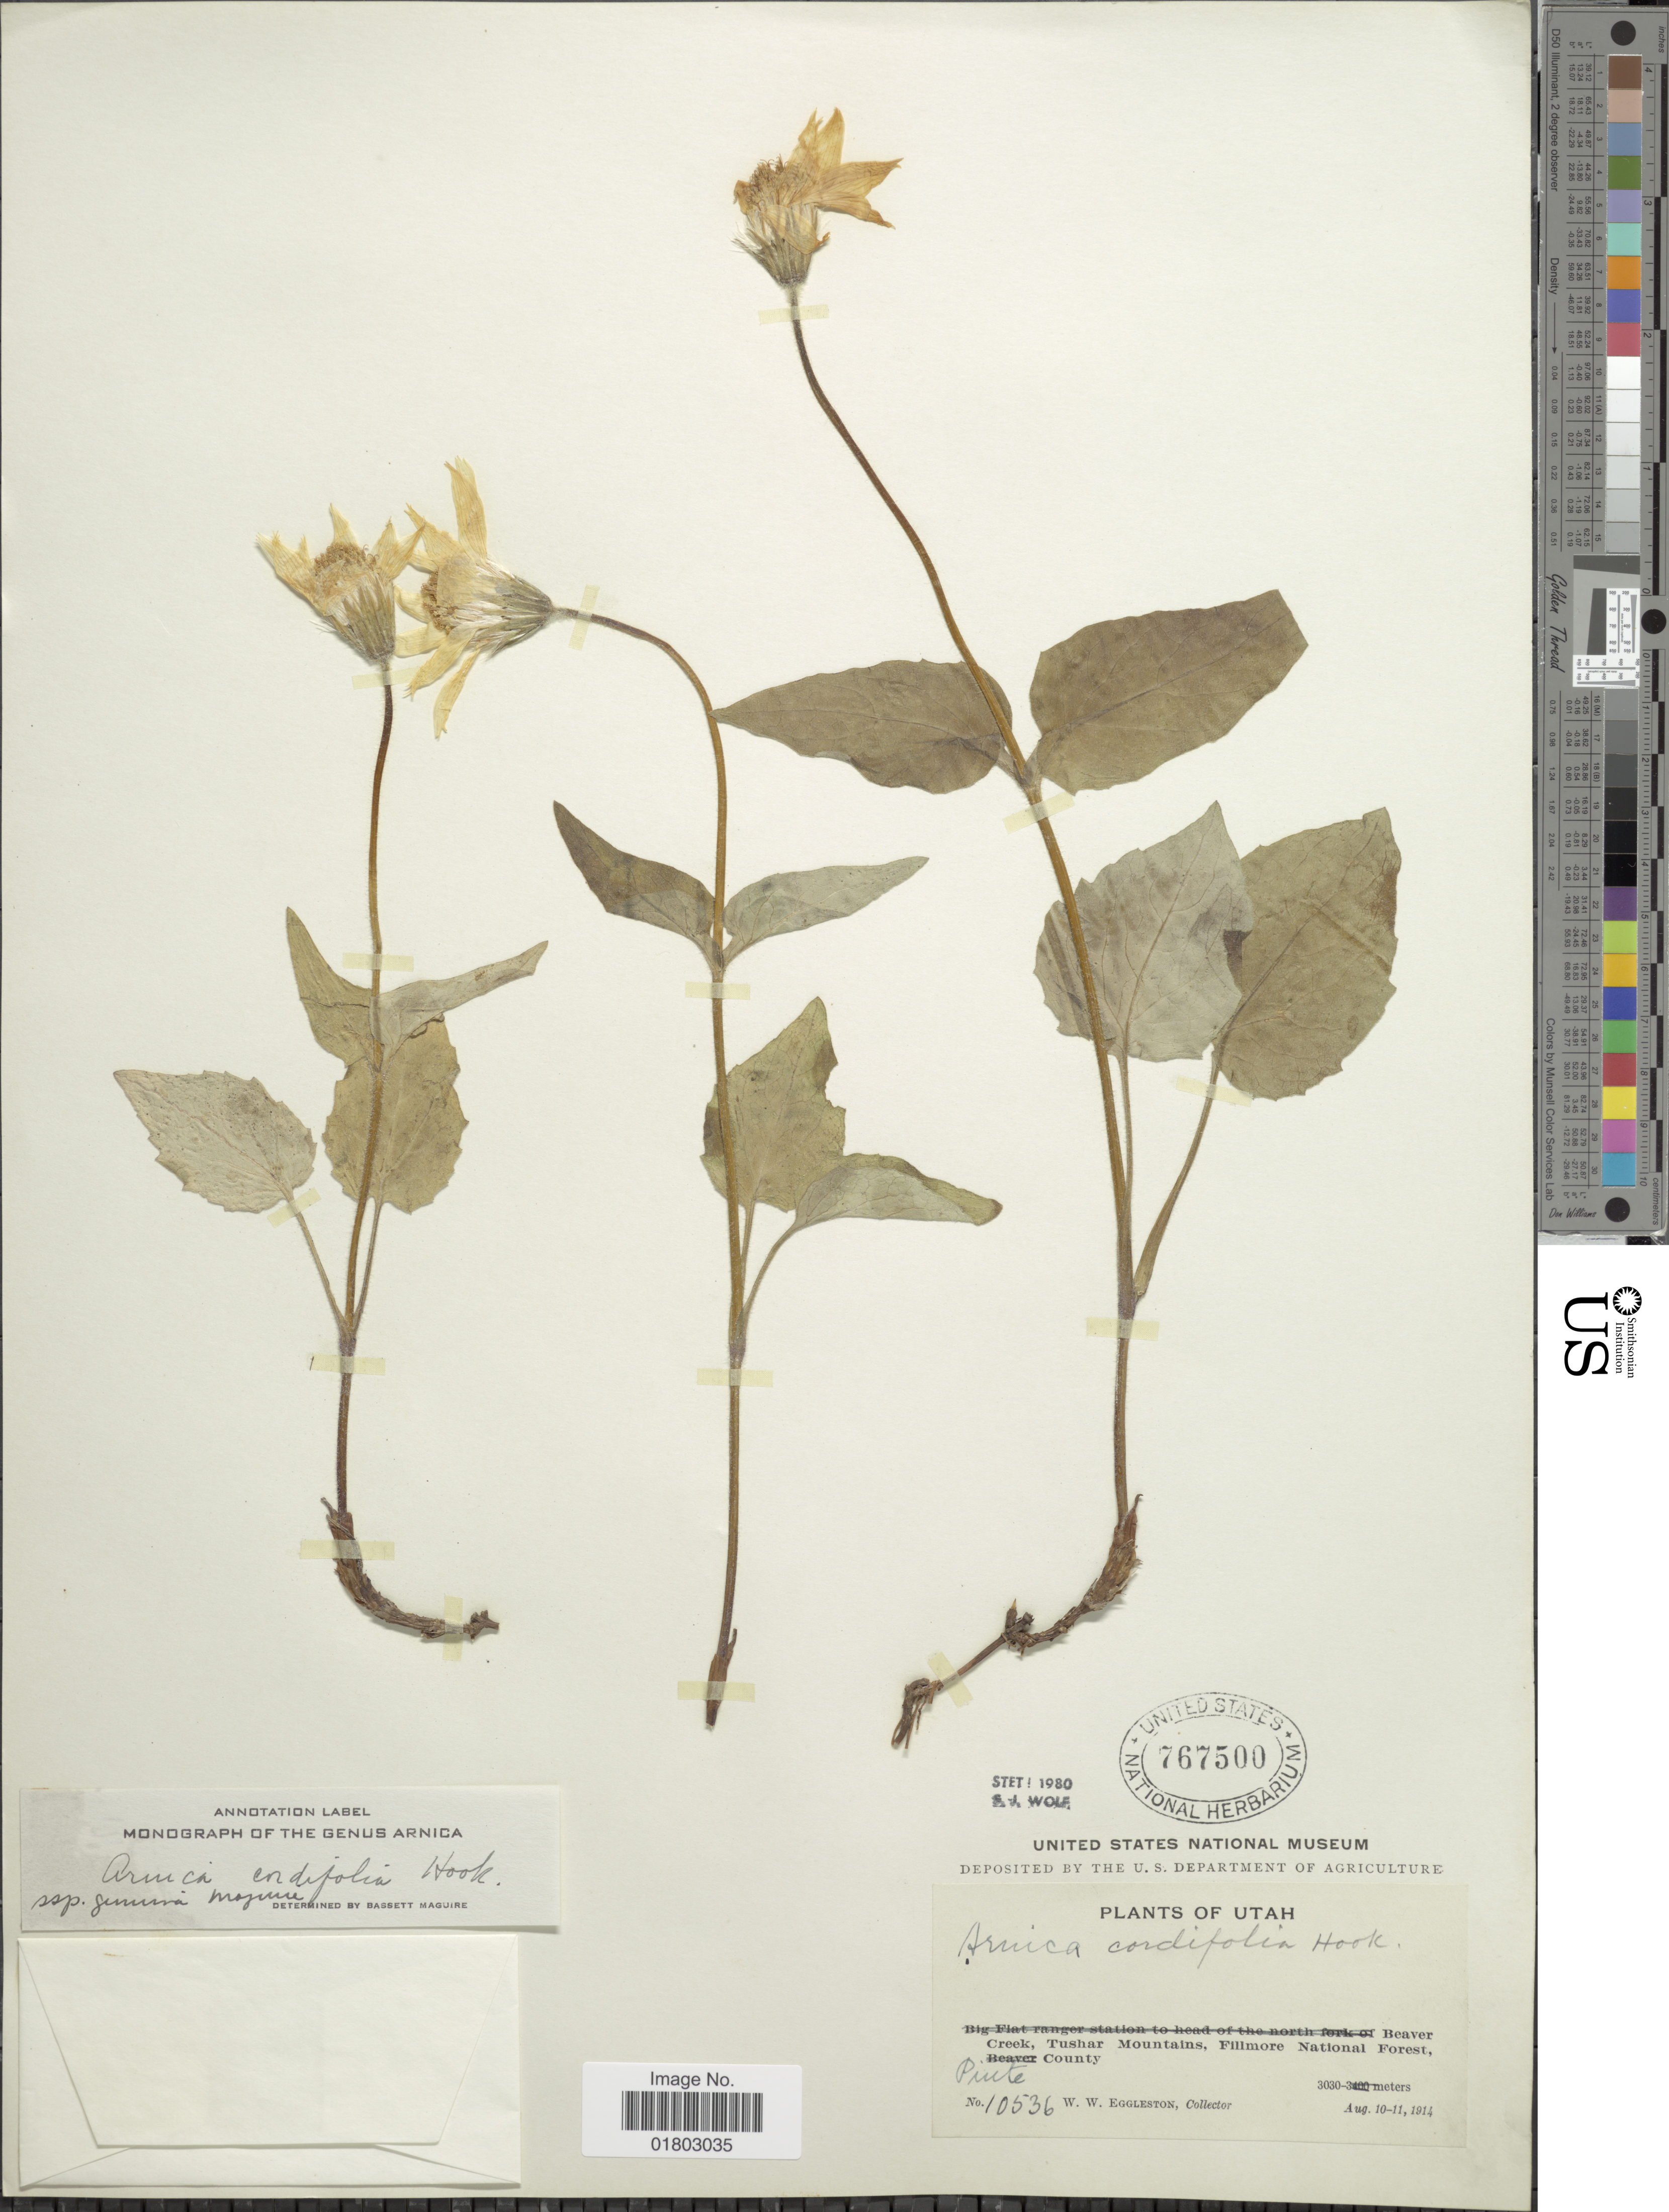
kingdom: Plantae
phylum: Tracheophyta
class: Magnoliopsida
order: Asterales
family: Asteraceae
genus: Arnica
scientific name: Arnica cordifolia subsp. genuina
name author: Maguire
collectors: W. W. Eggleston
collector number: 10536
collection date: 1914-08-10/1914-08-11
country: United States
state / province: Utah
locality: Beaver Creek, Tushar Mountains, Filmore National Forest, Piute County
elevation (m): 3030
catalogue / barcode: US 767500